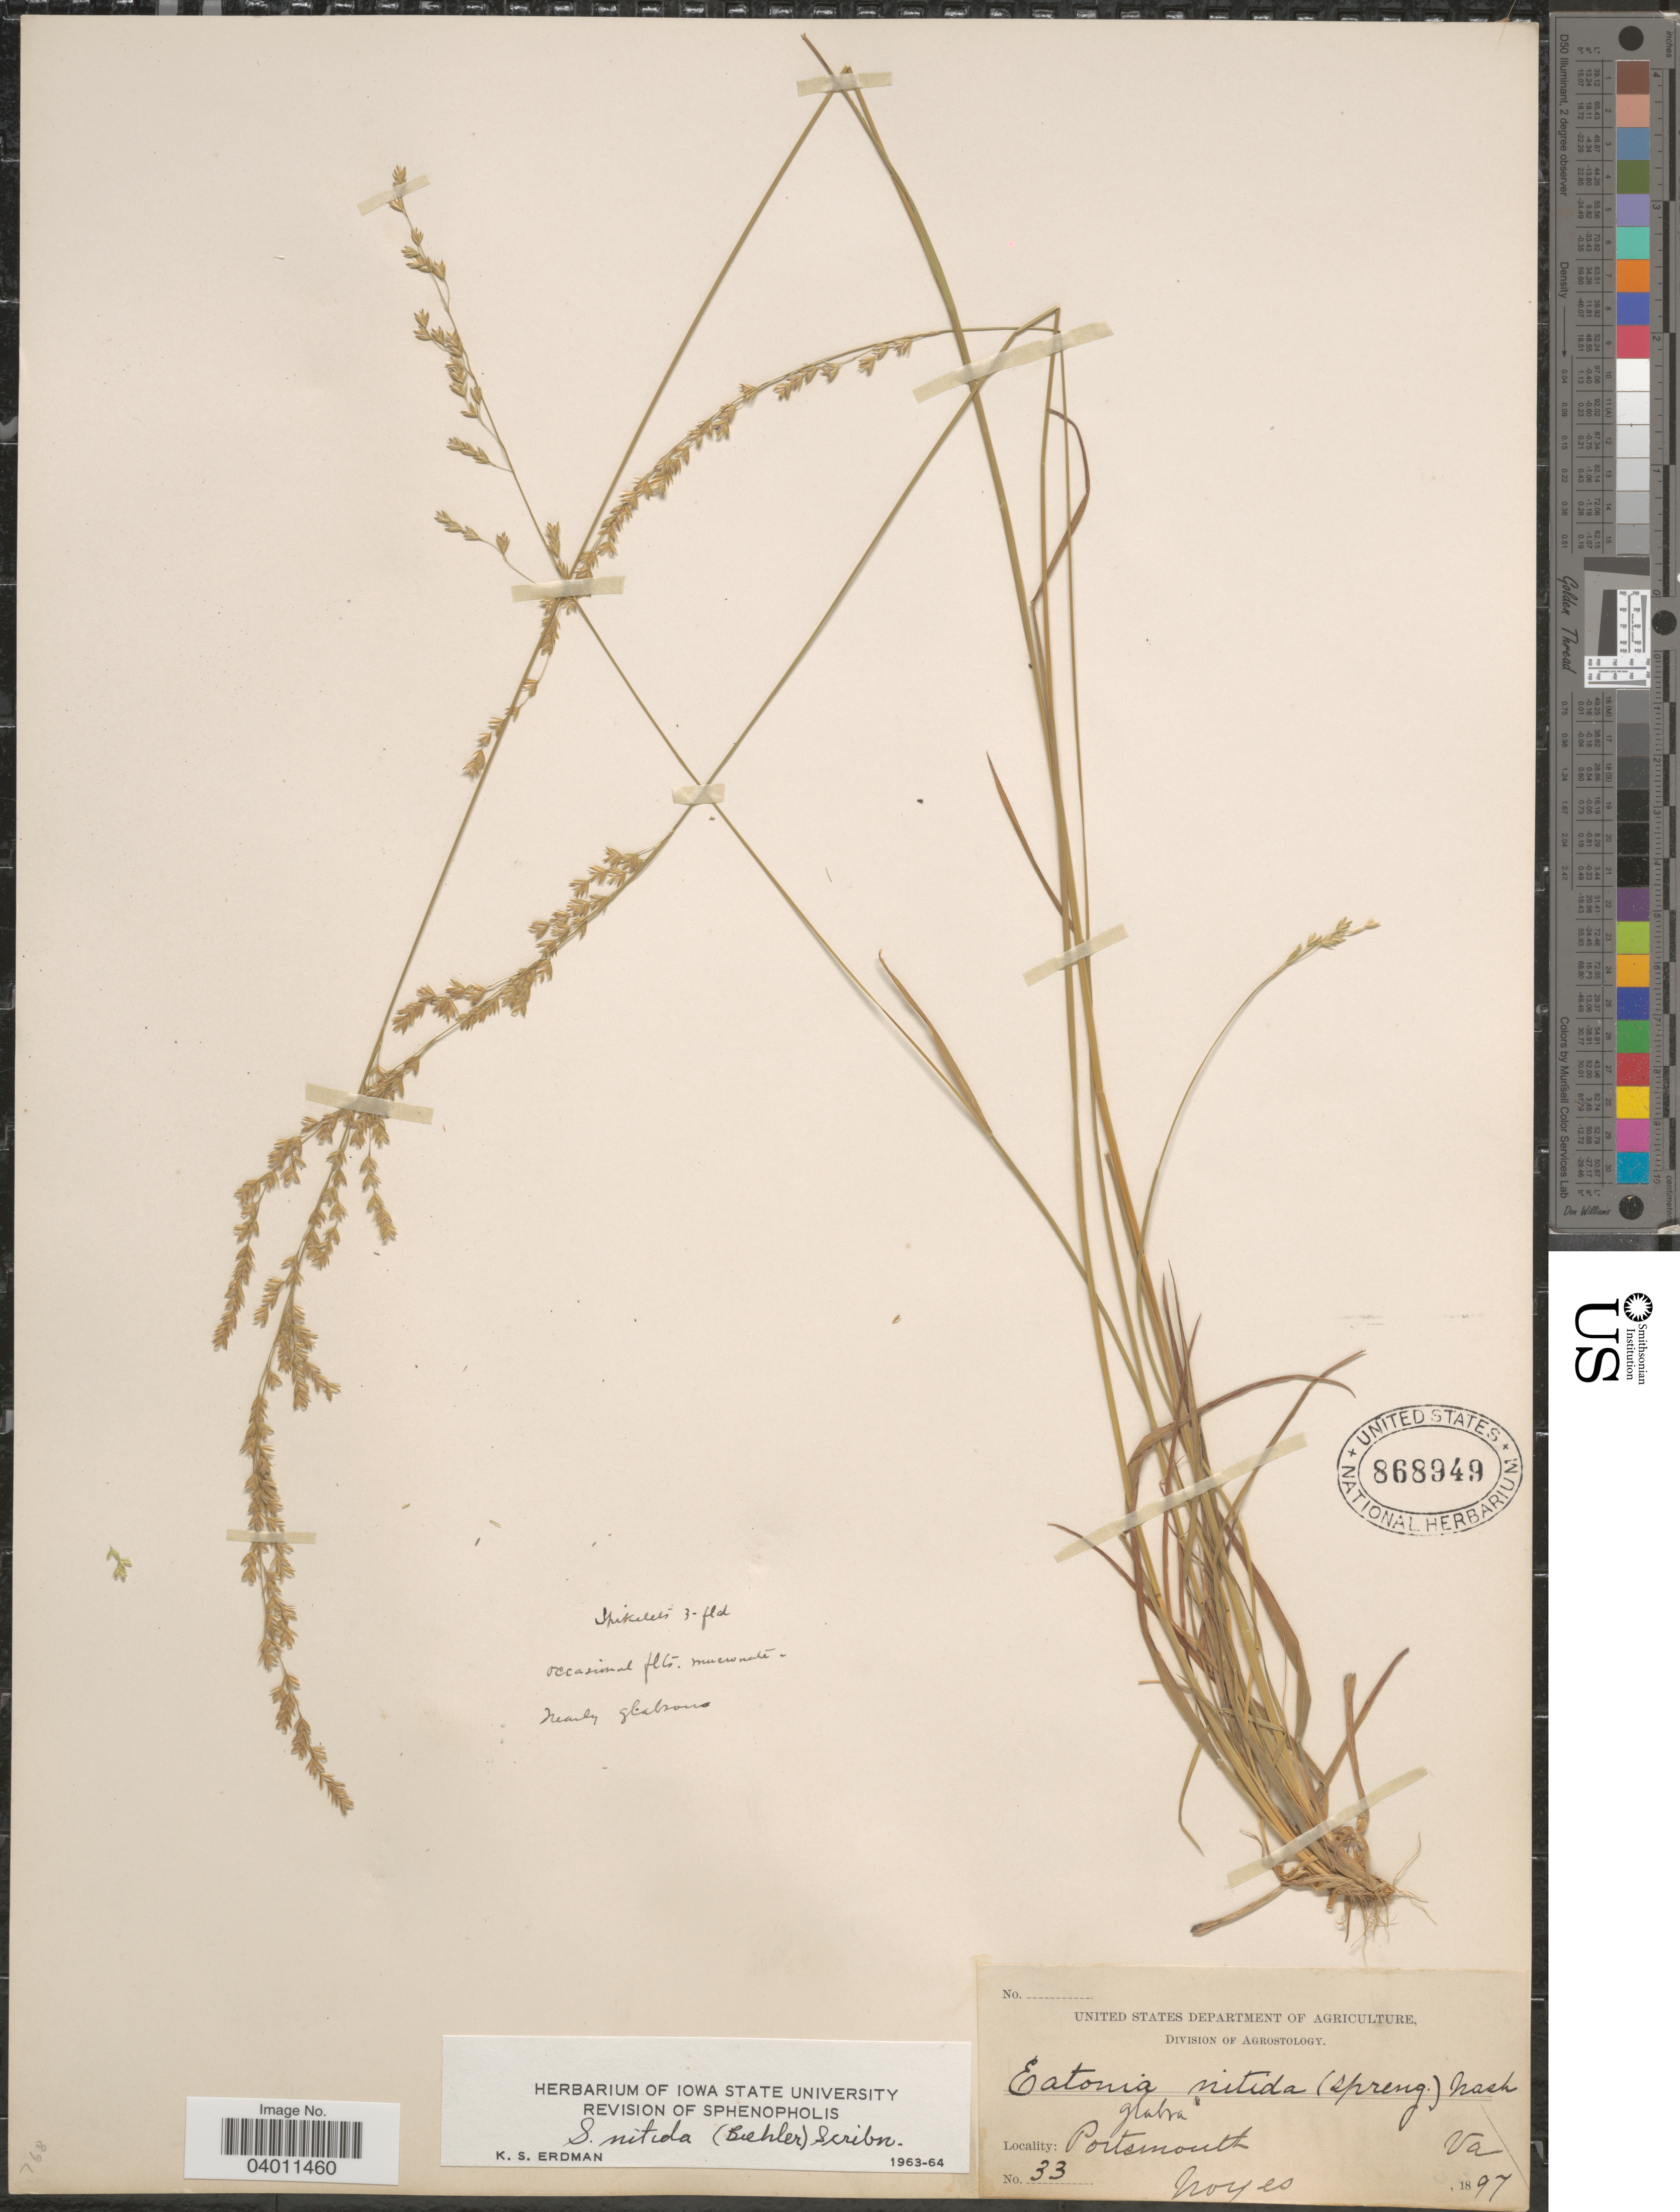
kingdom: Plantae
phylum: Tracheophyta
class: Liliopsida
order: Poales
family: Poaceae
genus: Sphenopholis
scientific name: Sphenopholis nitida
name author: (Biehler) Scribn.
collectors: Noyes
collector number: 33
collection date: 1897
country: United States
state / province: Virginia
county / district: City of Portsmouth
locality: Portsmouth.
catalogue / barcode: US 868949